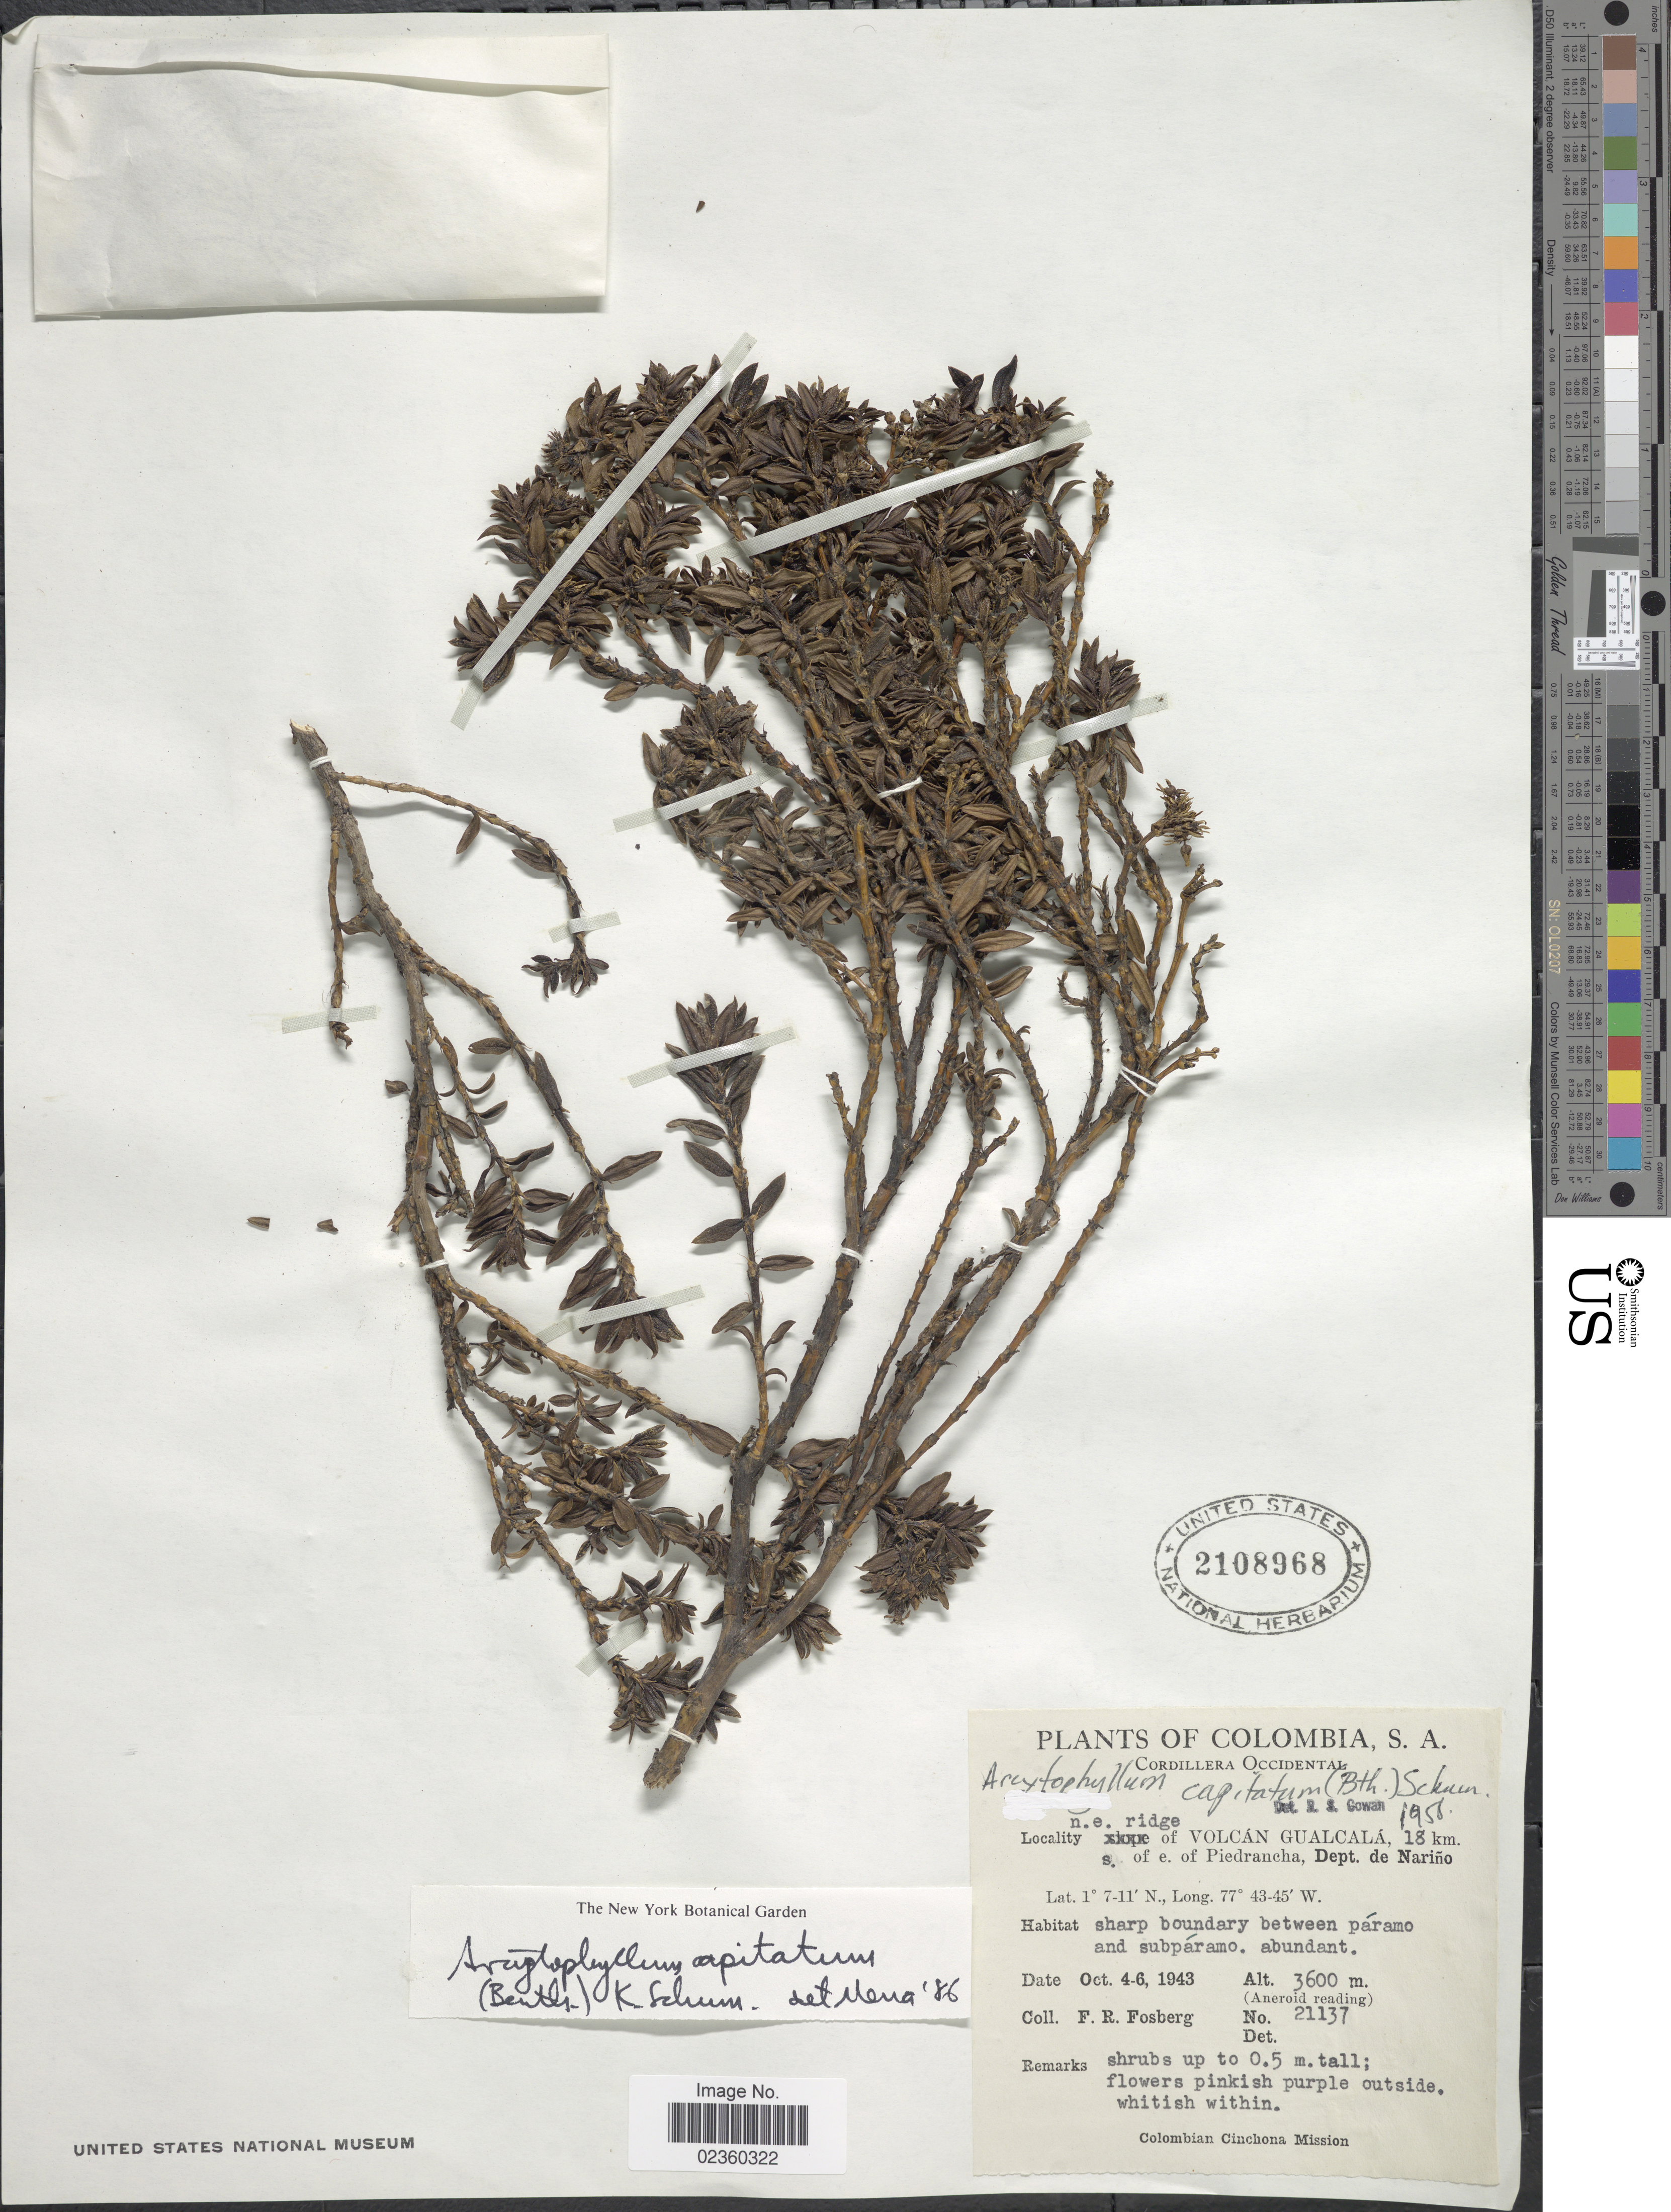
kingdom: Plantae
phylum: Tracheophyta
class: Magnoliopsida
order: Gentianales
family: Rubiaceae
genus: Arcytophyllum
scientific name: Arcytophyllum capitatum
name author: (Benth.) K. Schum.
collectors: F. R. Fosberg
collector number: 2113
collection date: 1943-10-04/1943-10-06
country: Colombia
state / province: Nariño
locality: Cordillera Occidental, n.e. ridge of Volcán Gualcalá, 18 km s. of e. of Piedrancha, Dept. de Nariño, sharp boundary between páramo and subpáramo, abundant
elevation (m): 3600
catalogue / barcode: US 2108968